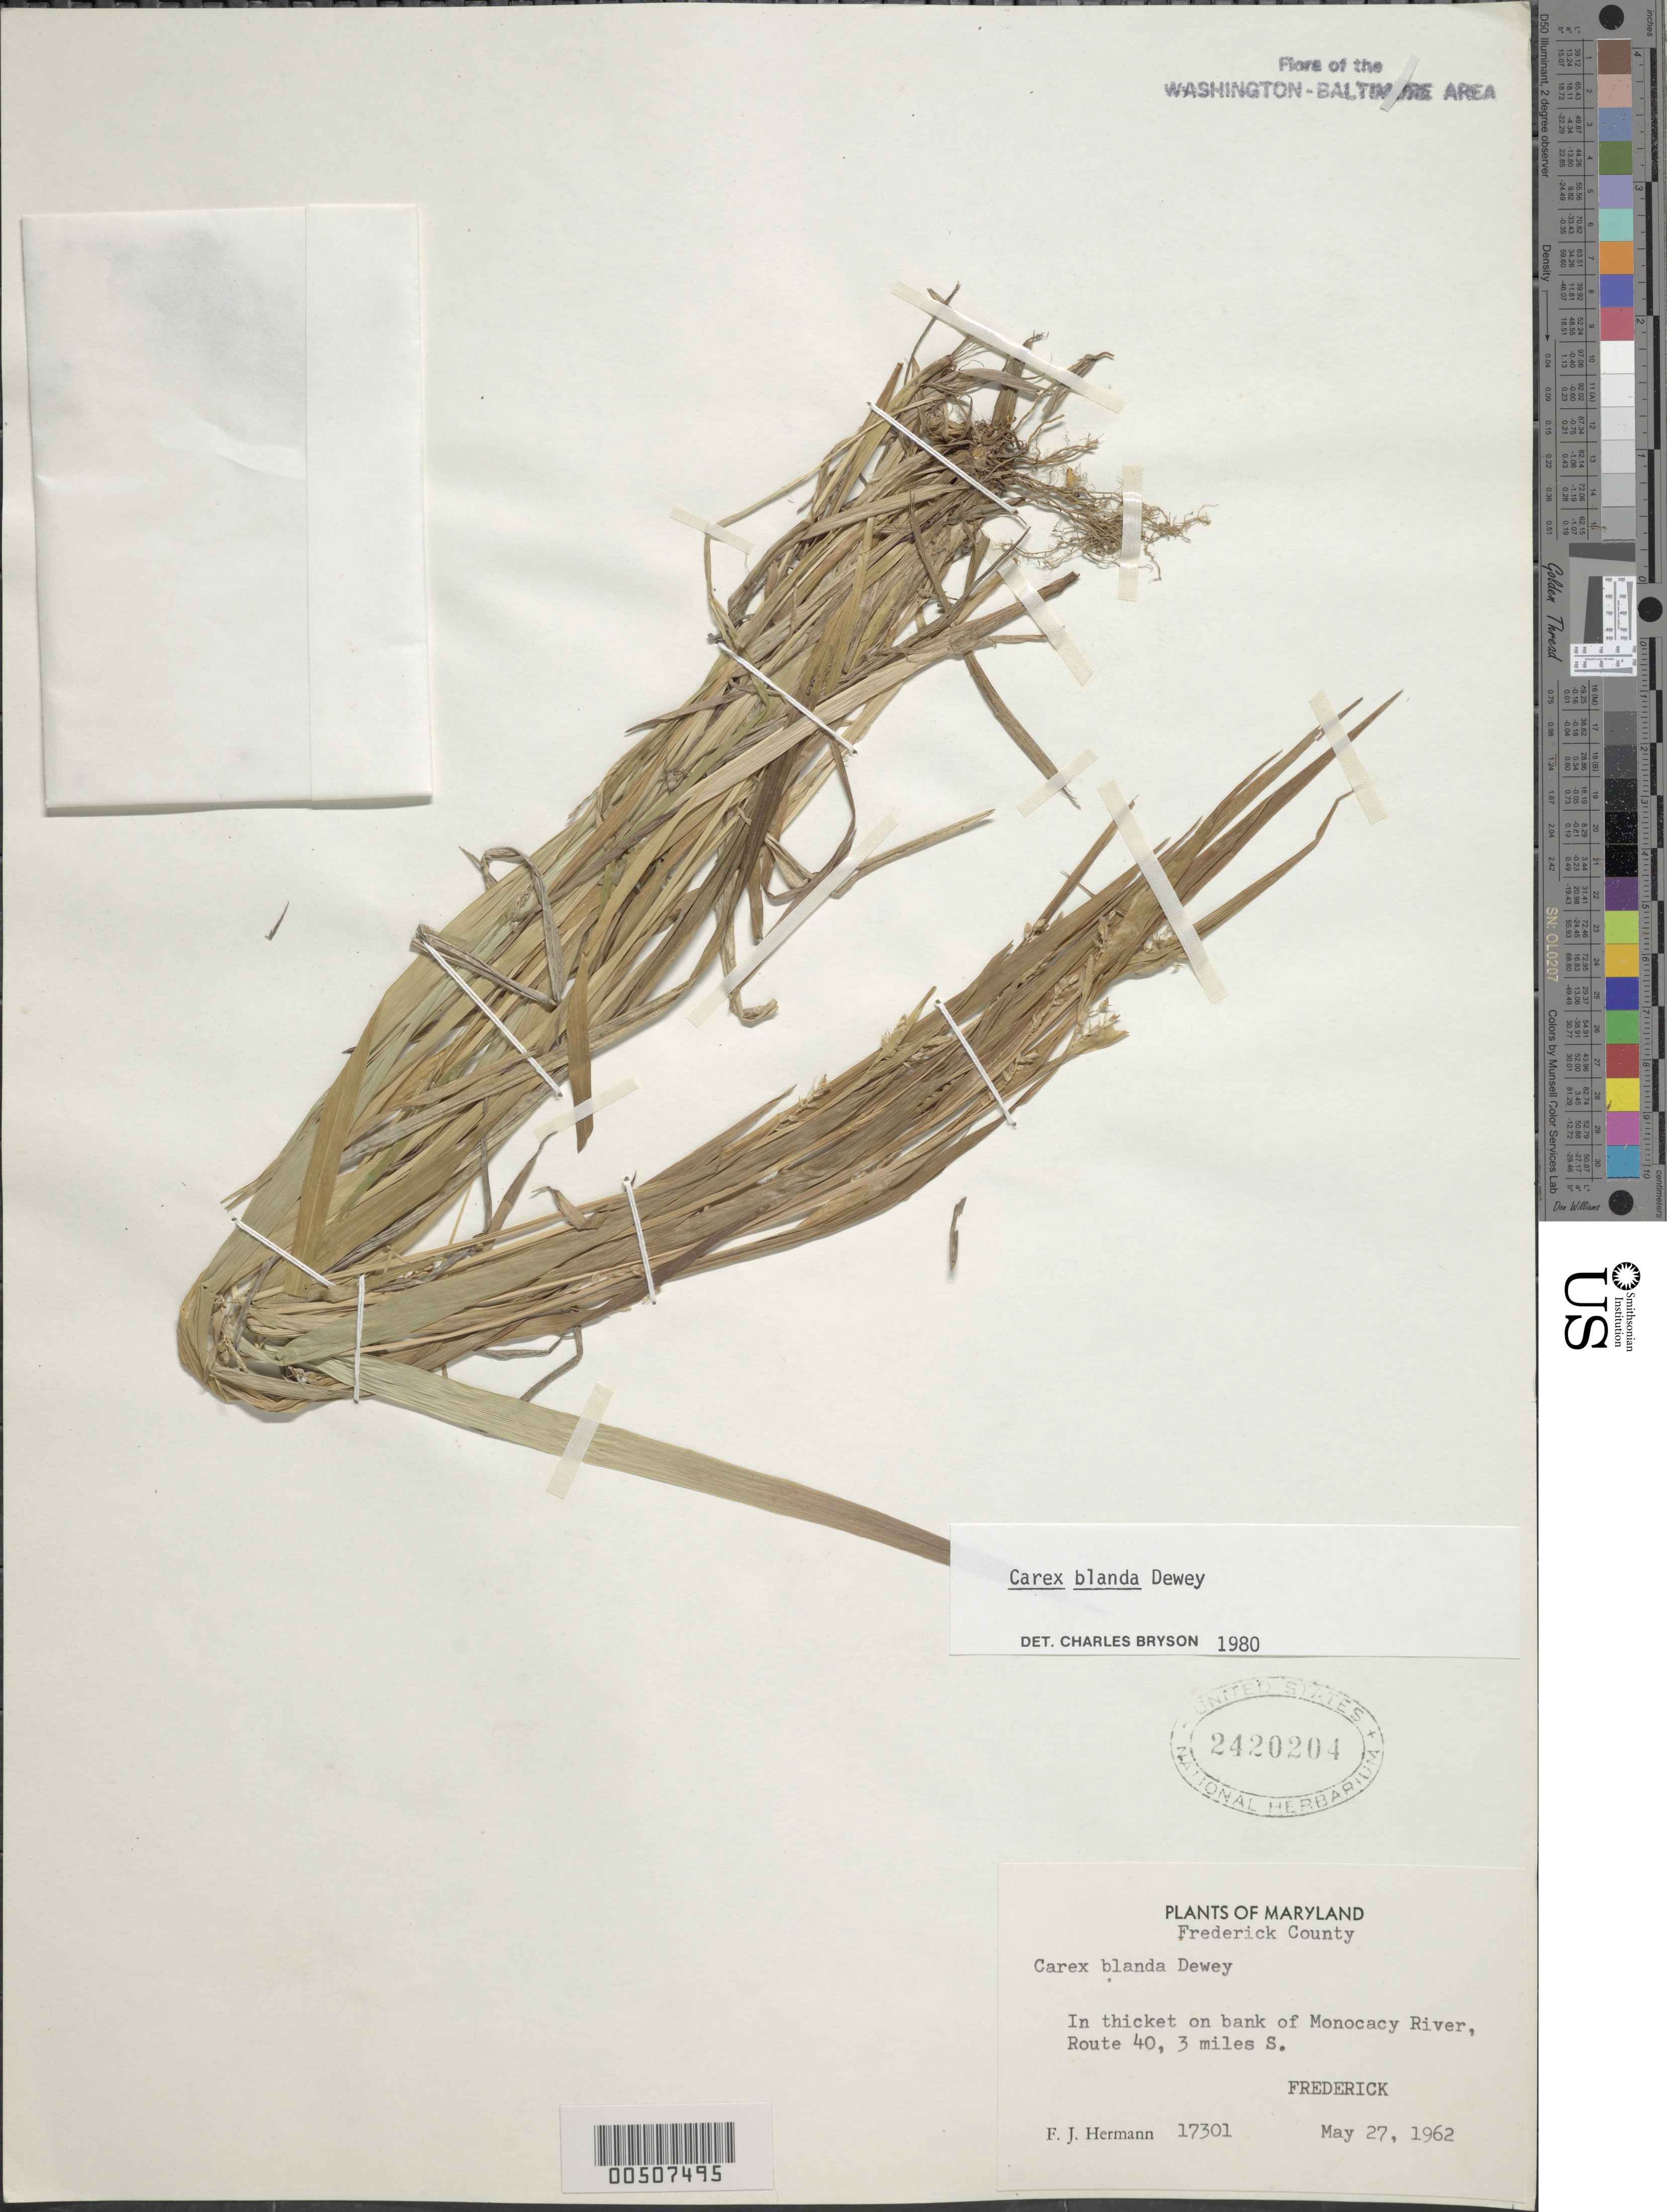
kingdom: Plantae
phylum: Tracheophyta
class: Liliopsida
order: Poales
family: Cyperaceae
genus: Carex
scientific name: Carex blanda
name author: Dewey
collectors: F. J. Hermann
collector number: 17301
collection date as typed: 27 May 1962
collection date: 1962-05-27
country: United States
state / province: Maryland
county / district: Frederick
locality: Monocacy River, S of Frederick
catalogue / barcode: US 2420204